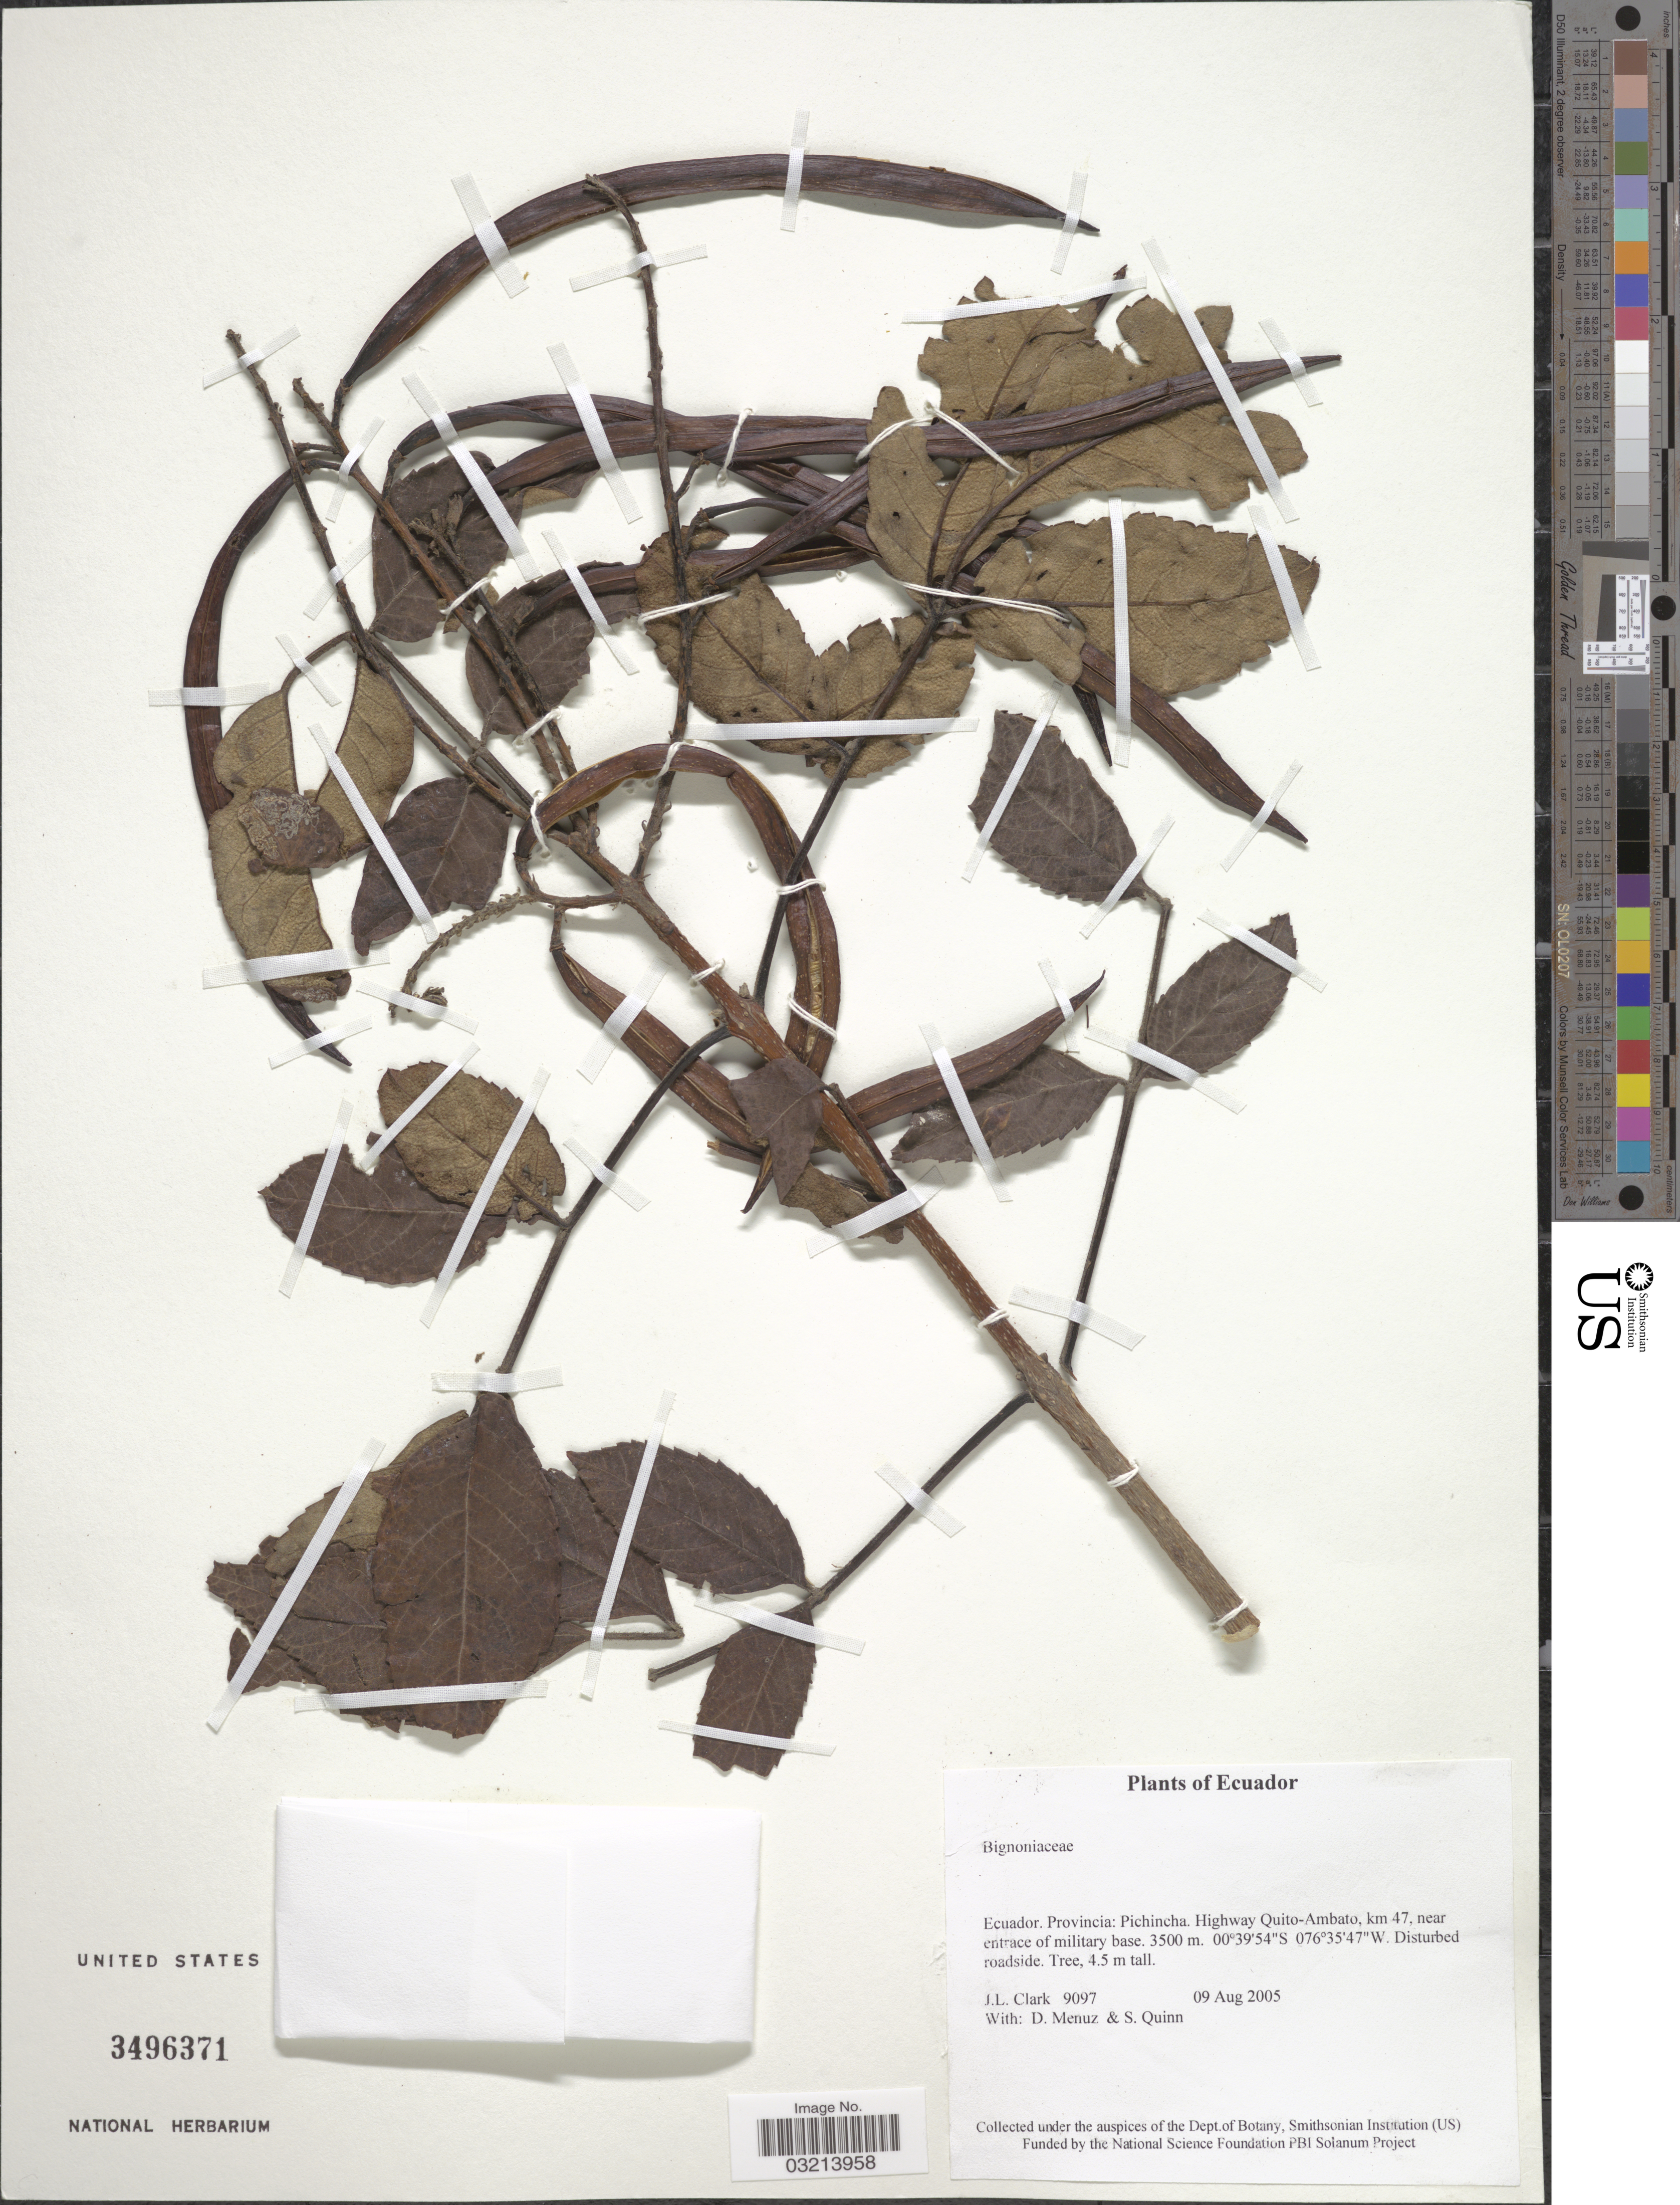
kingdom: Plantae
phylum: Tracheophyta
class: Magnoliopsida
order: Lamiales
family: Bignoniaceae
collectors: J. L. Clark, D. Menuz & S. Quinn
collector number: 9097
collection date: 2005-08-09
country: Ecuador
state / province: Pichincha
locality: Highway Quito-Ambato, km 47, near entrance of military base.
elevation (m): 3500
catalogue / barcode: US 3496371